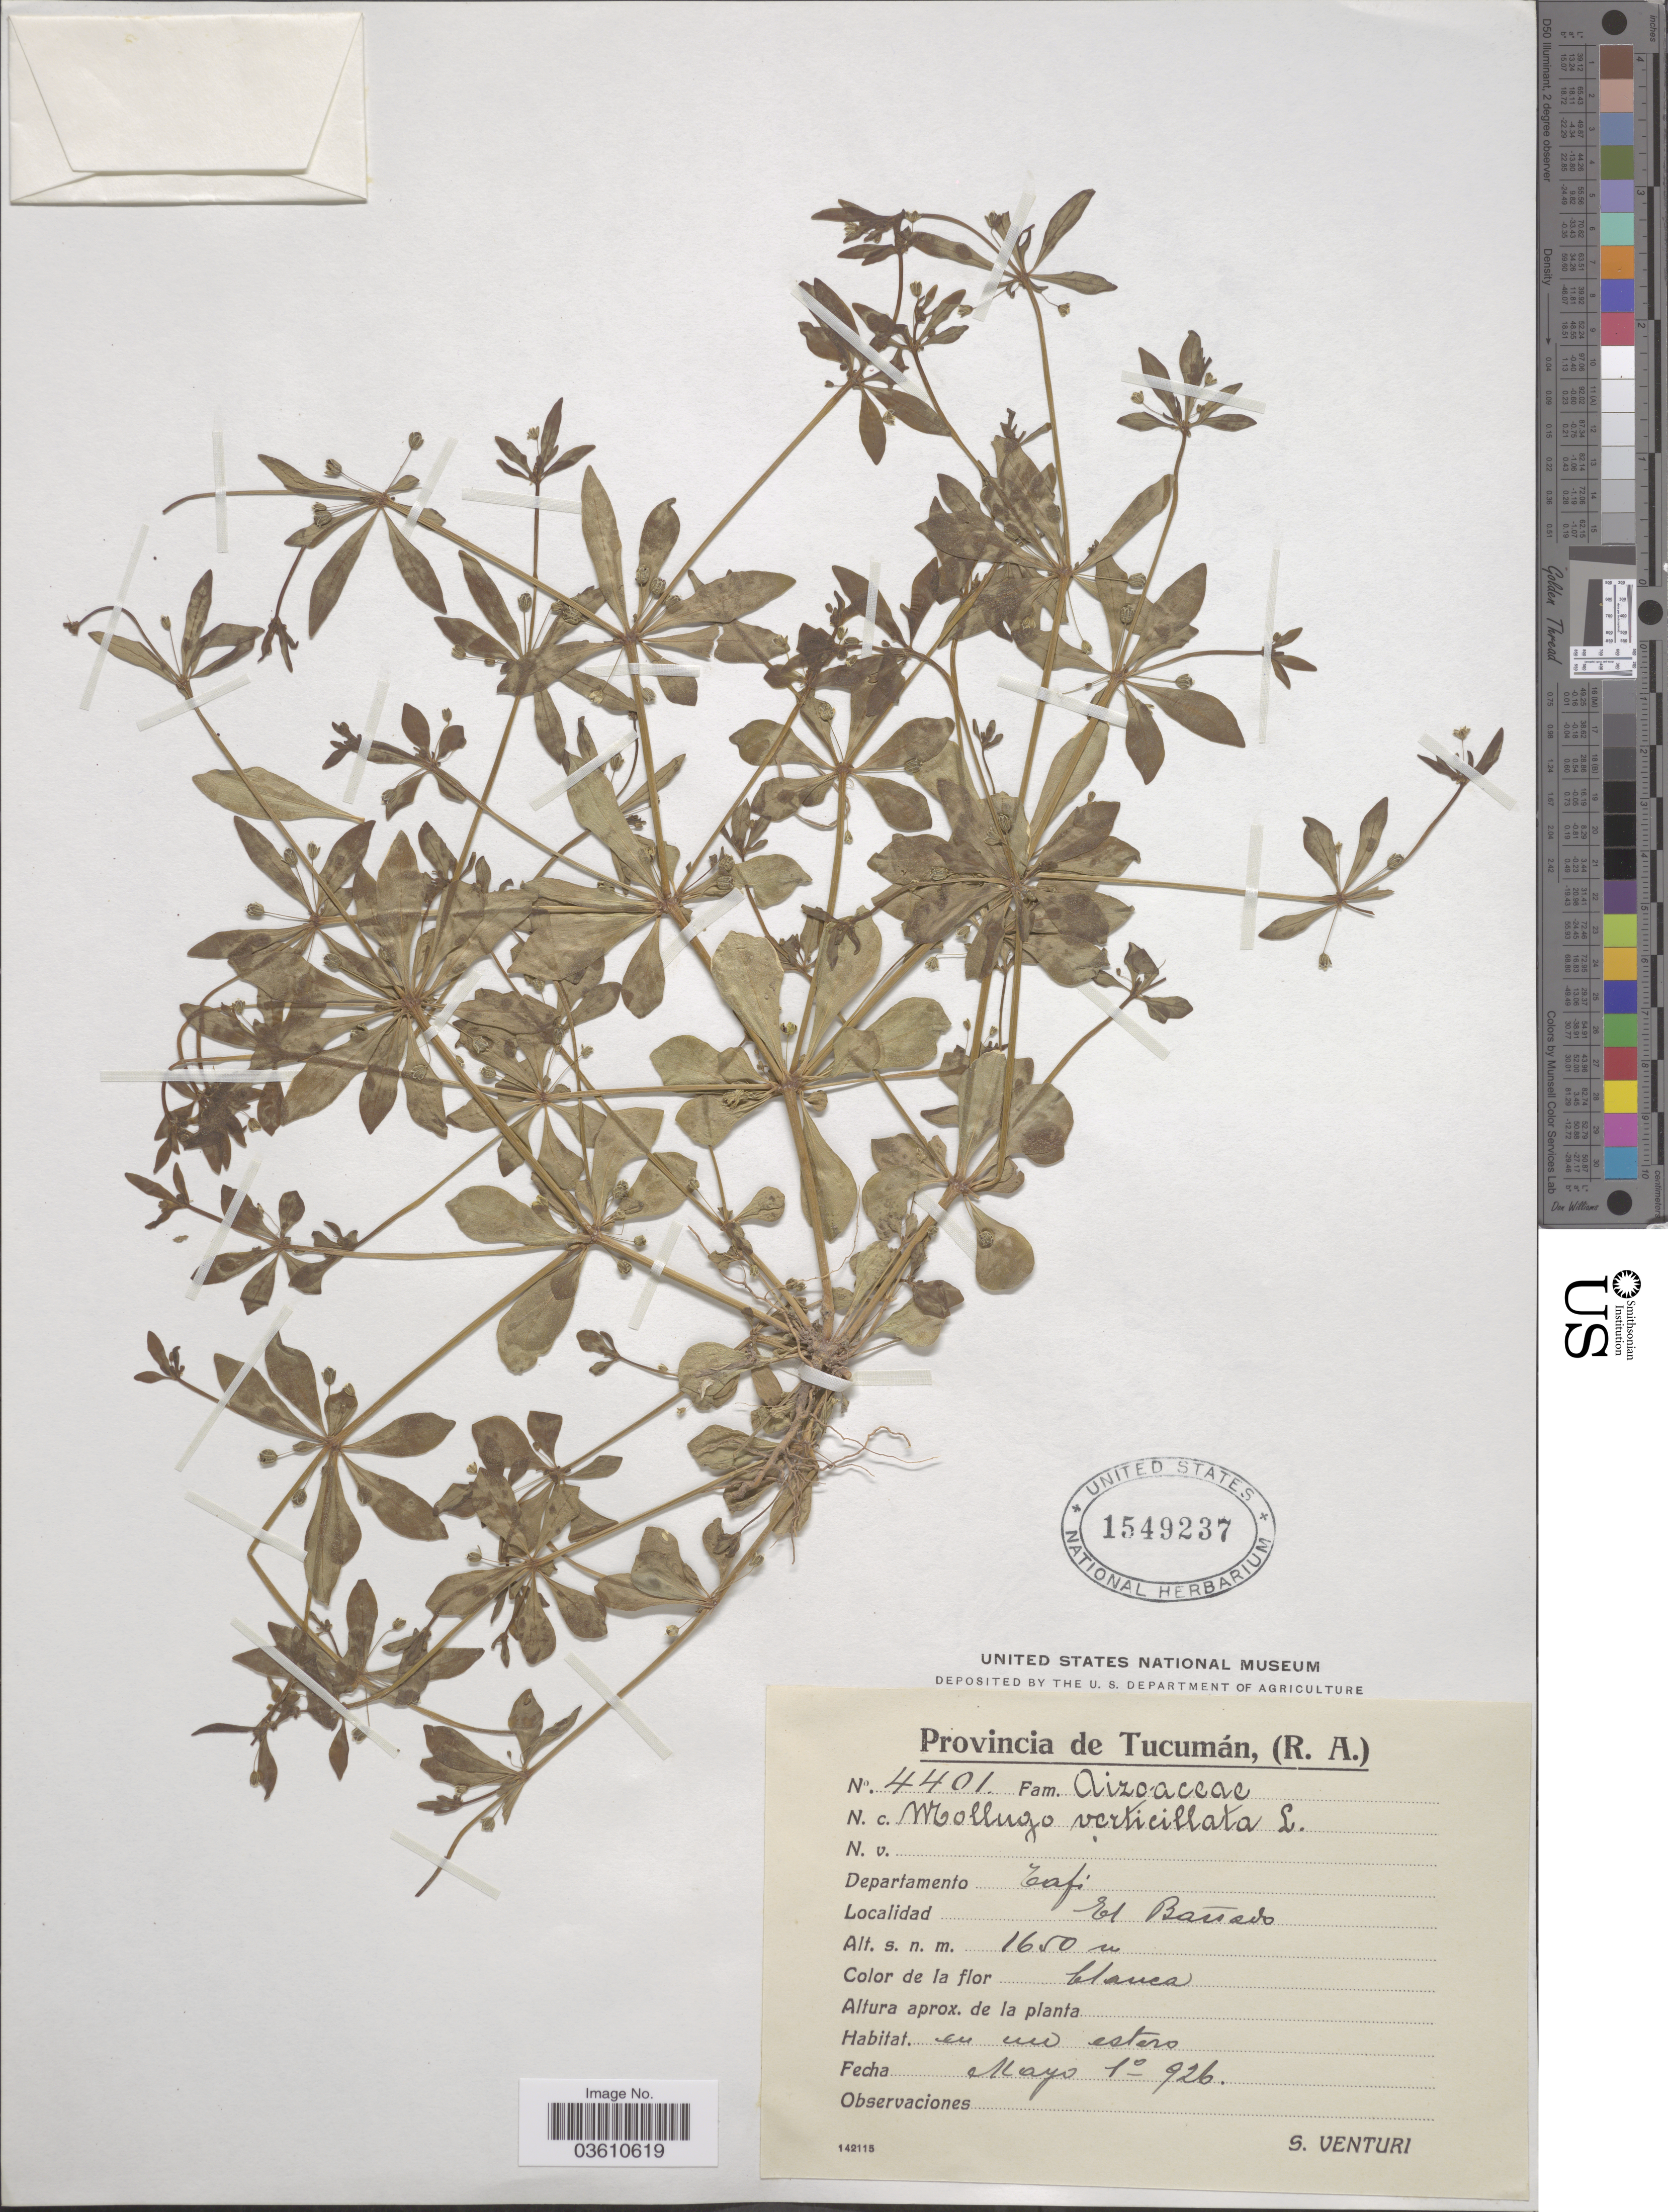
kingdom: Plantae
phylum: Tracheophyta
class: Magnoliopsida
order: Caryophyllales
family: Molluginaceae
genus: Mollugo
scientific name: Mollugo verticillata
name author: L.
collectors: S. Venturi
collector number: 4401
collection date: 1926-05-10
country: Argentina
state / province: Tucuman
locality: Departamento Tafi. El Bañado.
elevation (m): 1650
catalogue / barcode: US 1549237